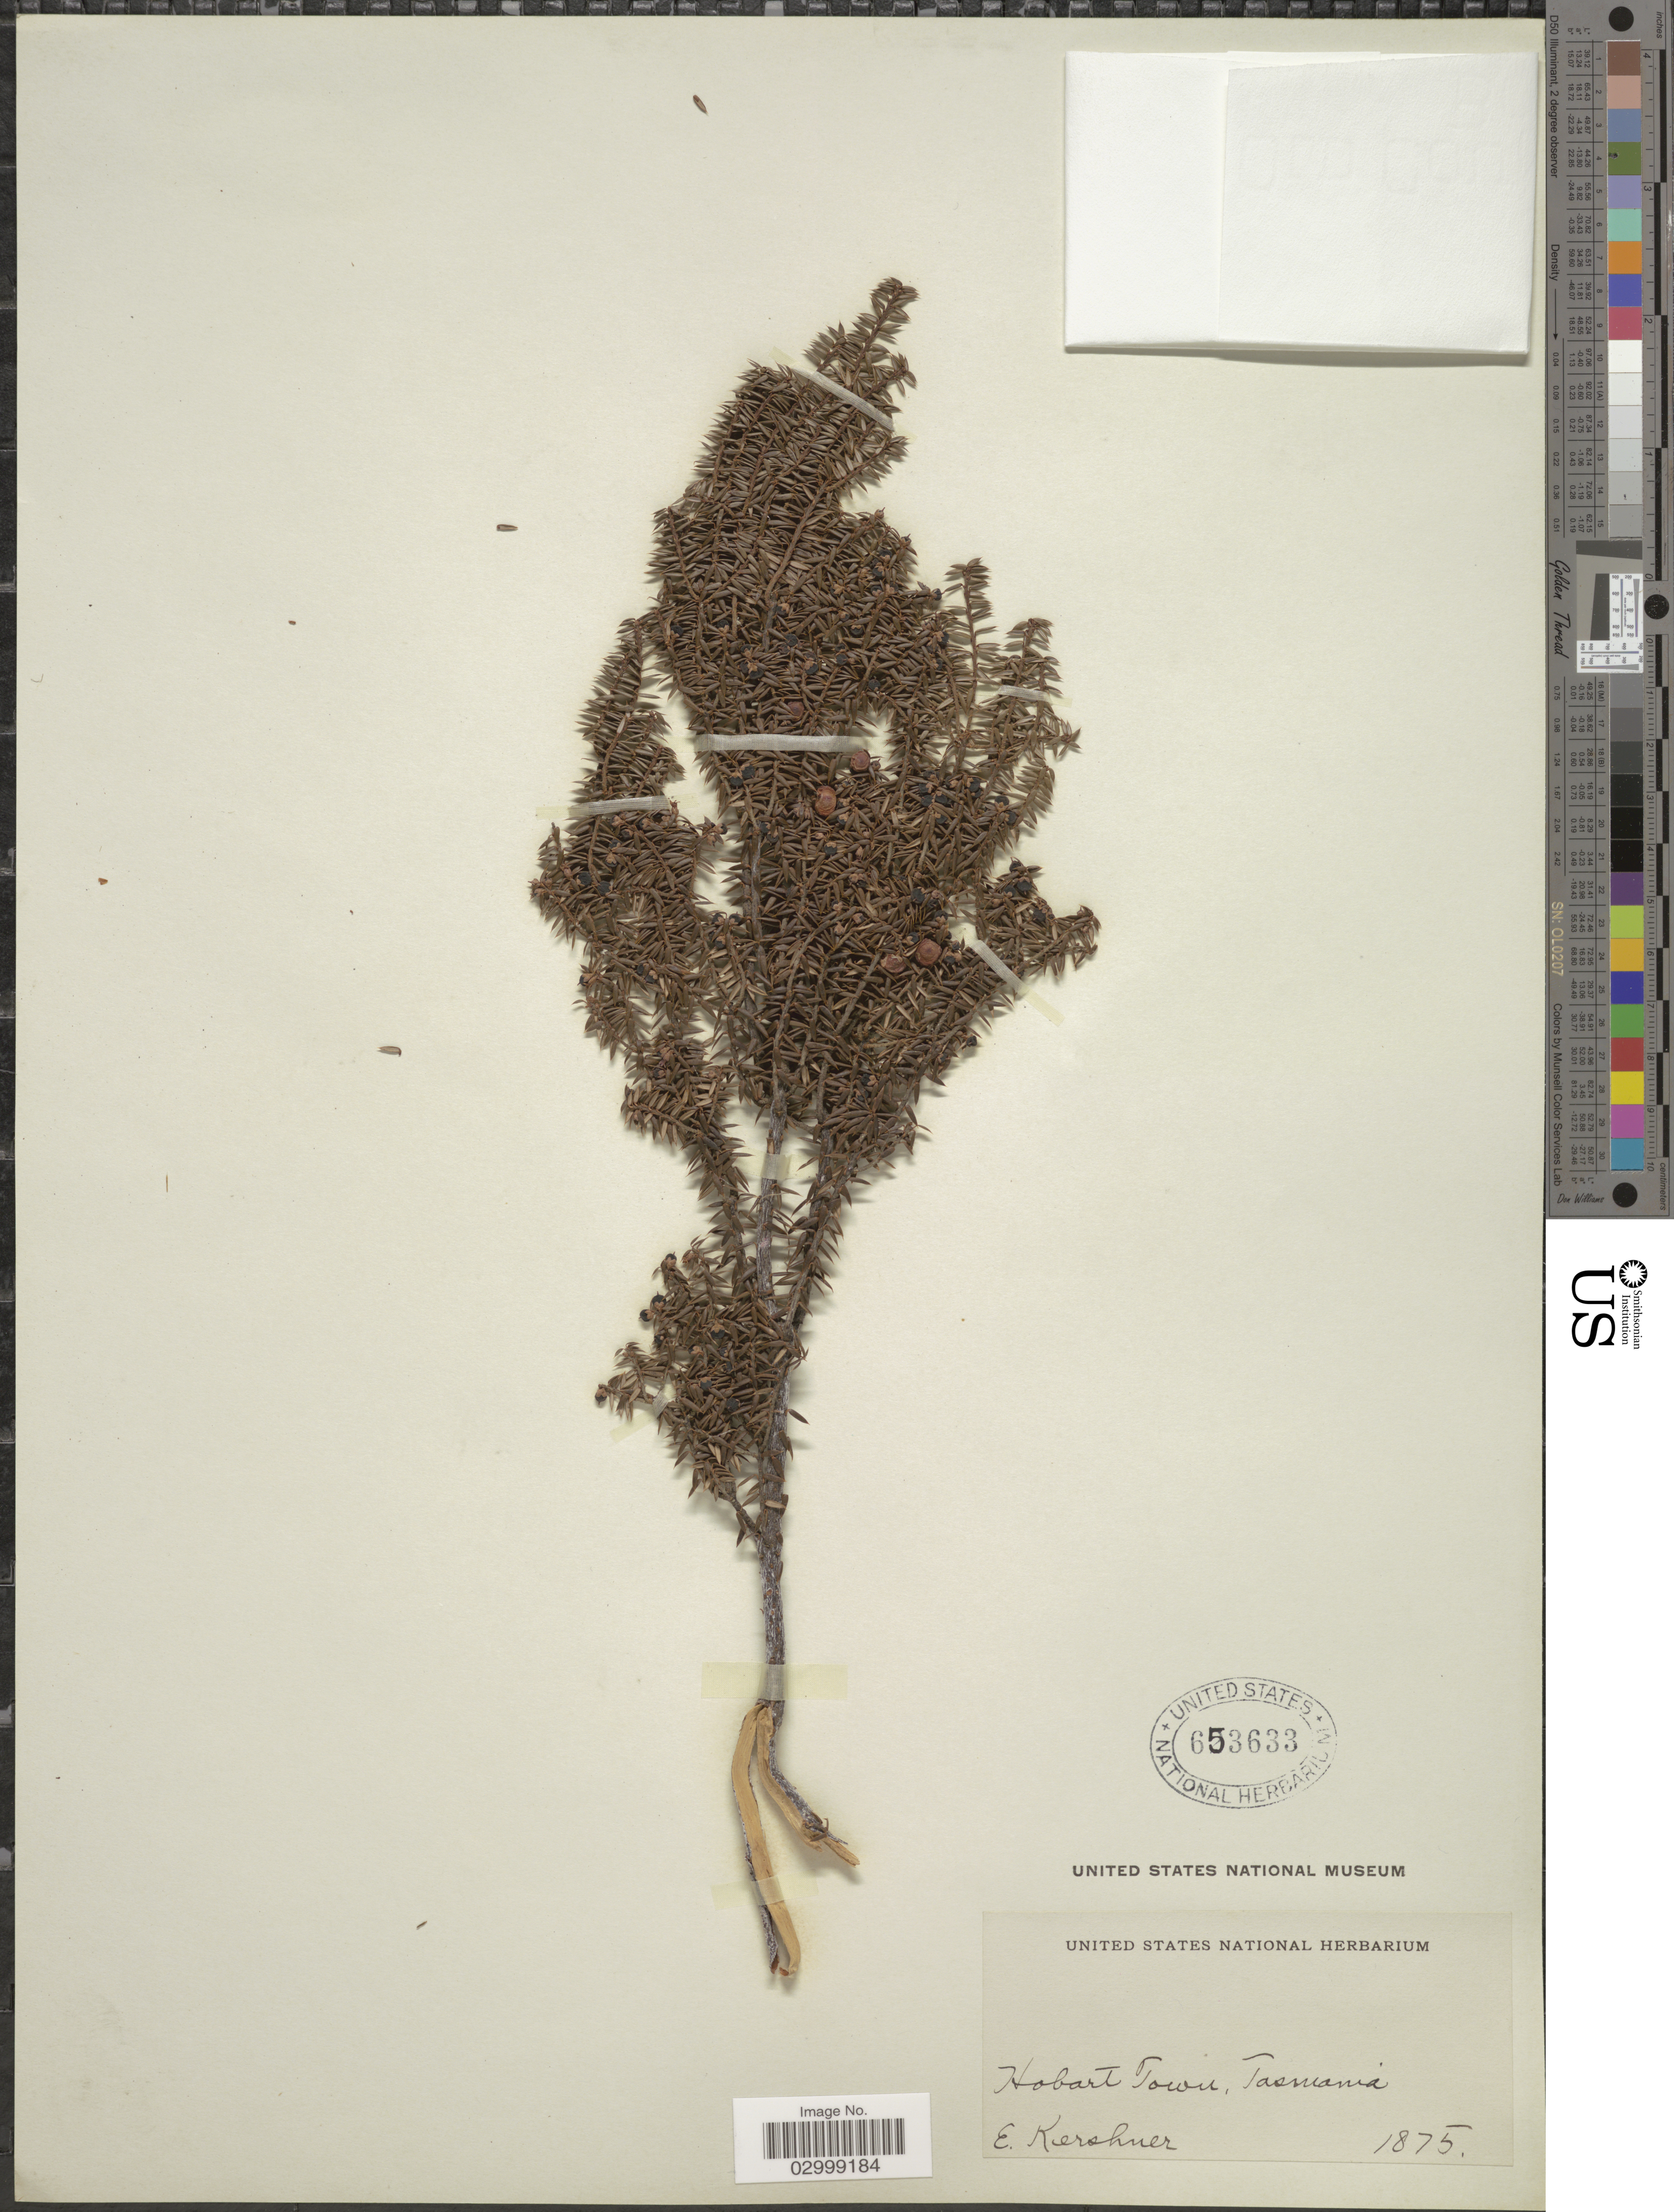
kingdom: Plantae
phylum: Tracheophyta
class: Magnoliopsida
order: Ericales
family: Ericaceae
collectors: E. Kershner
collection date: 1875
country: Australia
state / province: Tasmania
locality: Hobart Town, Tasmania.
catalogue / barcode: US 653633